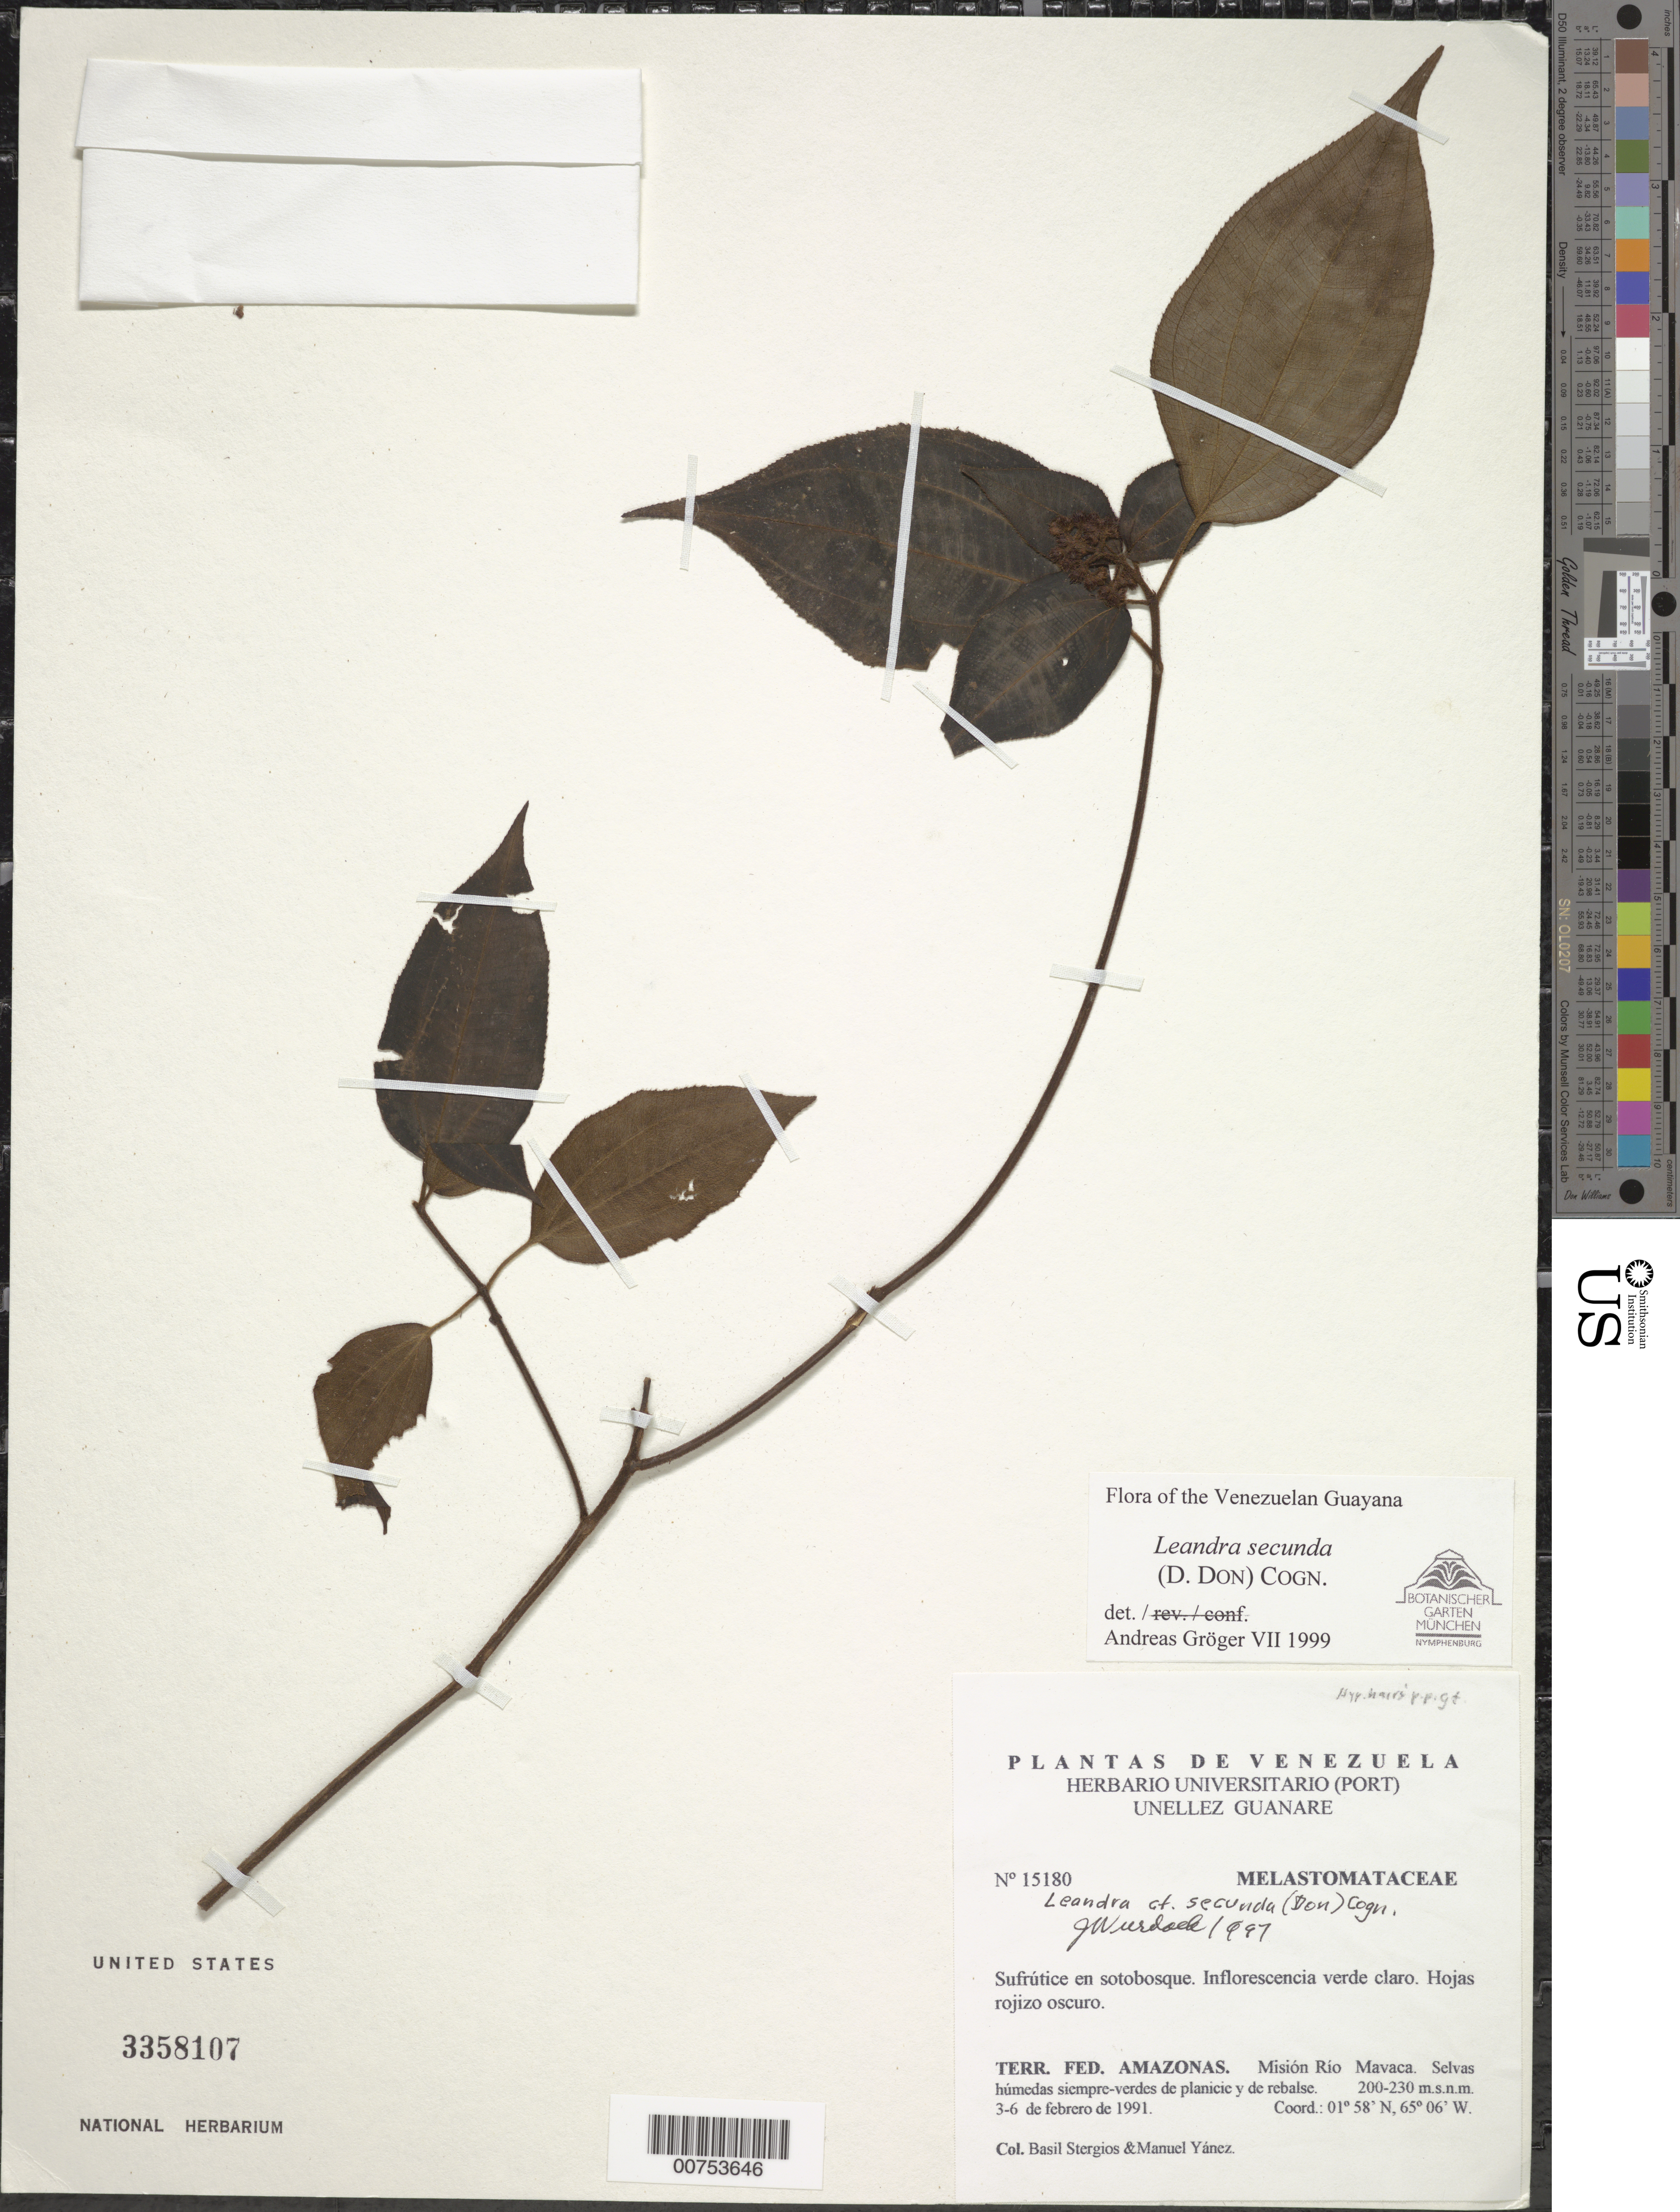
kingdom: Plantae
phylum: Tracheophyta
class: Magnoliopsida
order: Myrtales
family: Melastomataceae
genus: Leandra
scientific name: Leandra secunda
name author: (D. Don) Cogn.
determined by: Gröger, A.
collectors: B. G. Stergios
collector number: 15180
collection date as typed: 3-Feb-91 to 6-Feb-91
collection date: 1991-02-03/1991-02-06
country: Venezuela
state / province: Amazonas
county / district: Río Negro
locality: Mision Río Mavaca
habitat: Selvas húmedas siempre-verdes de planicie y de rebalse; en sotobosque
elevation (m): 200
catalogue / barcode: US 3358107